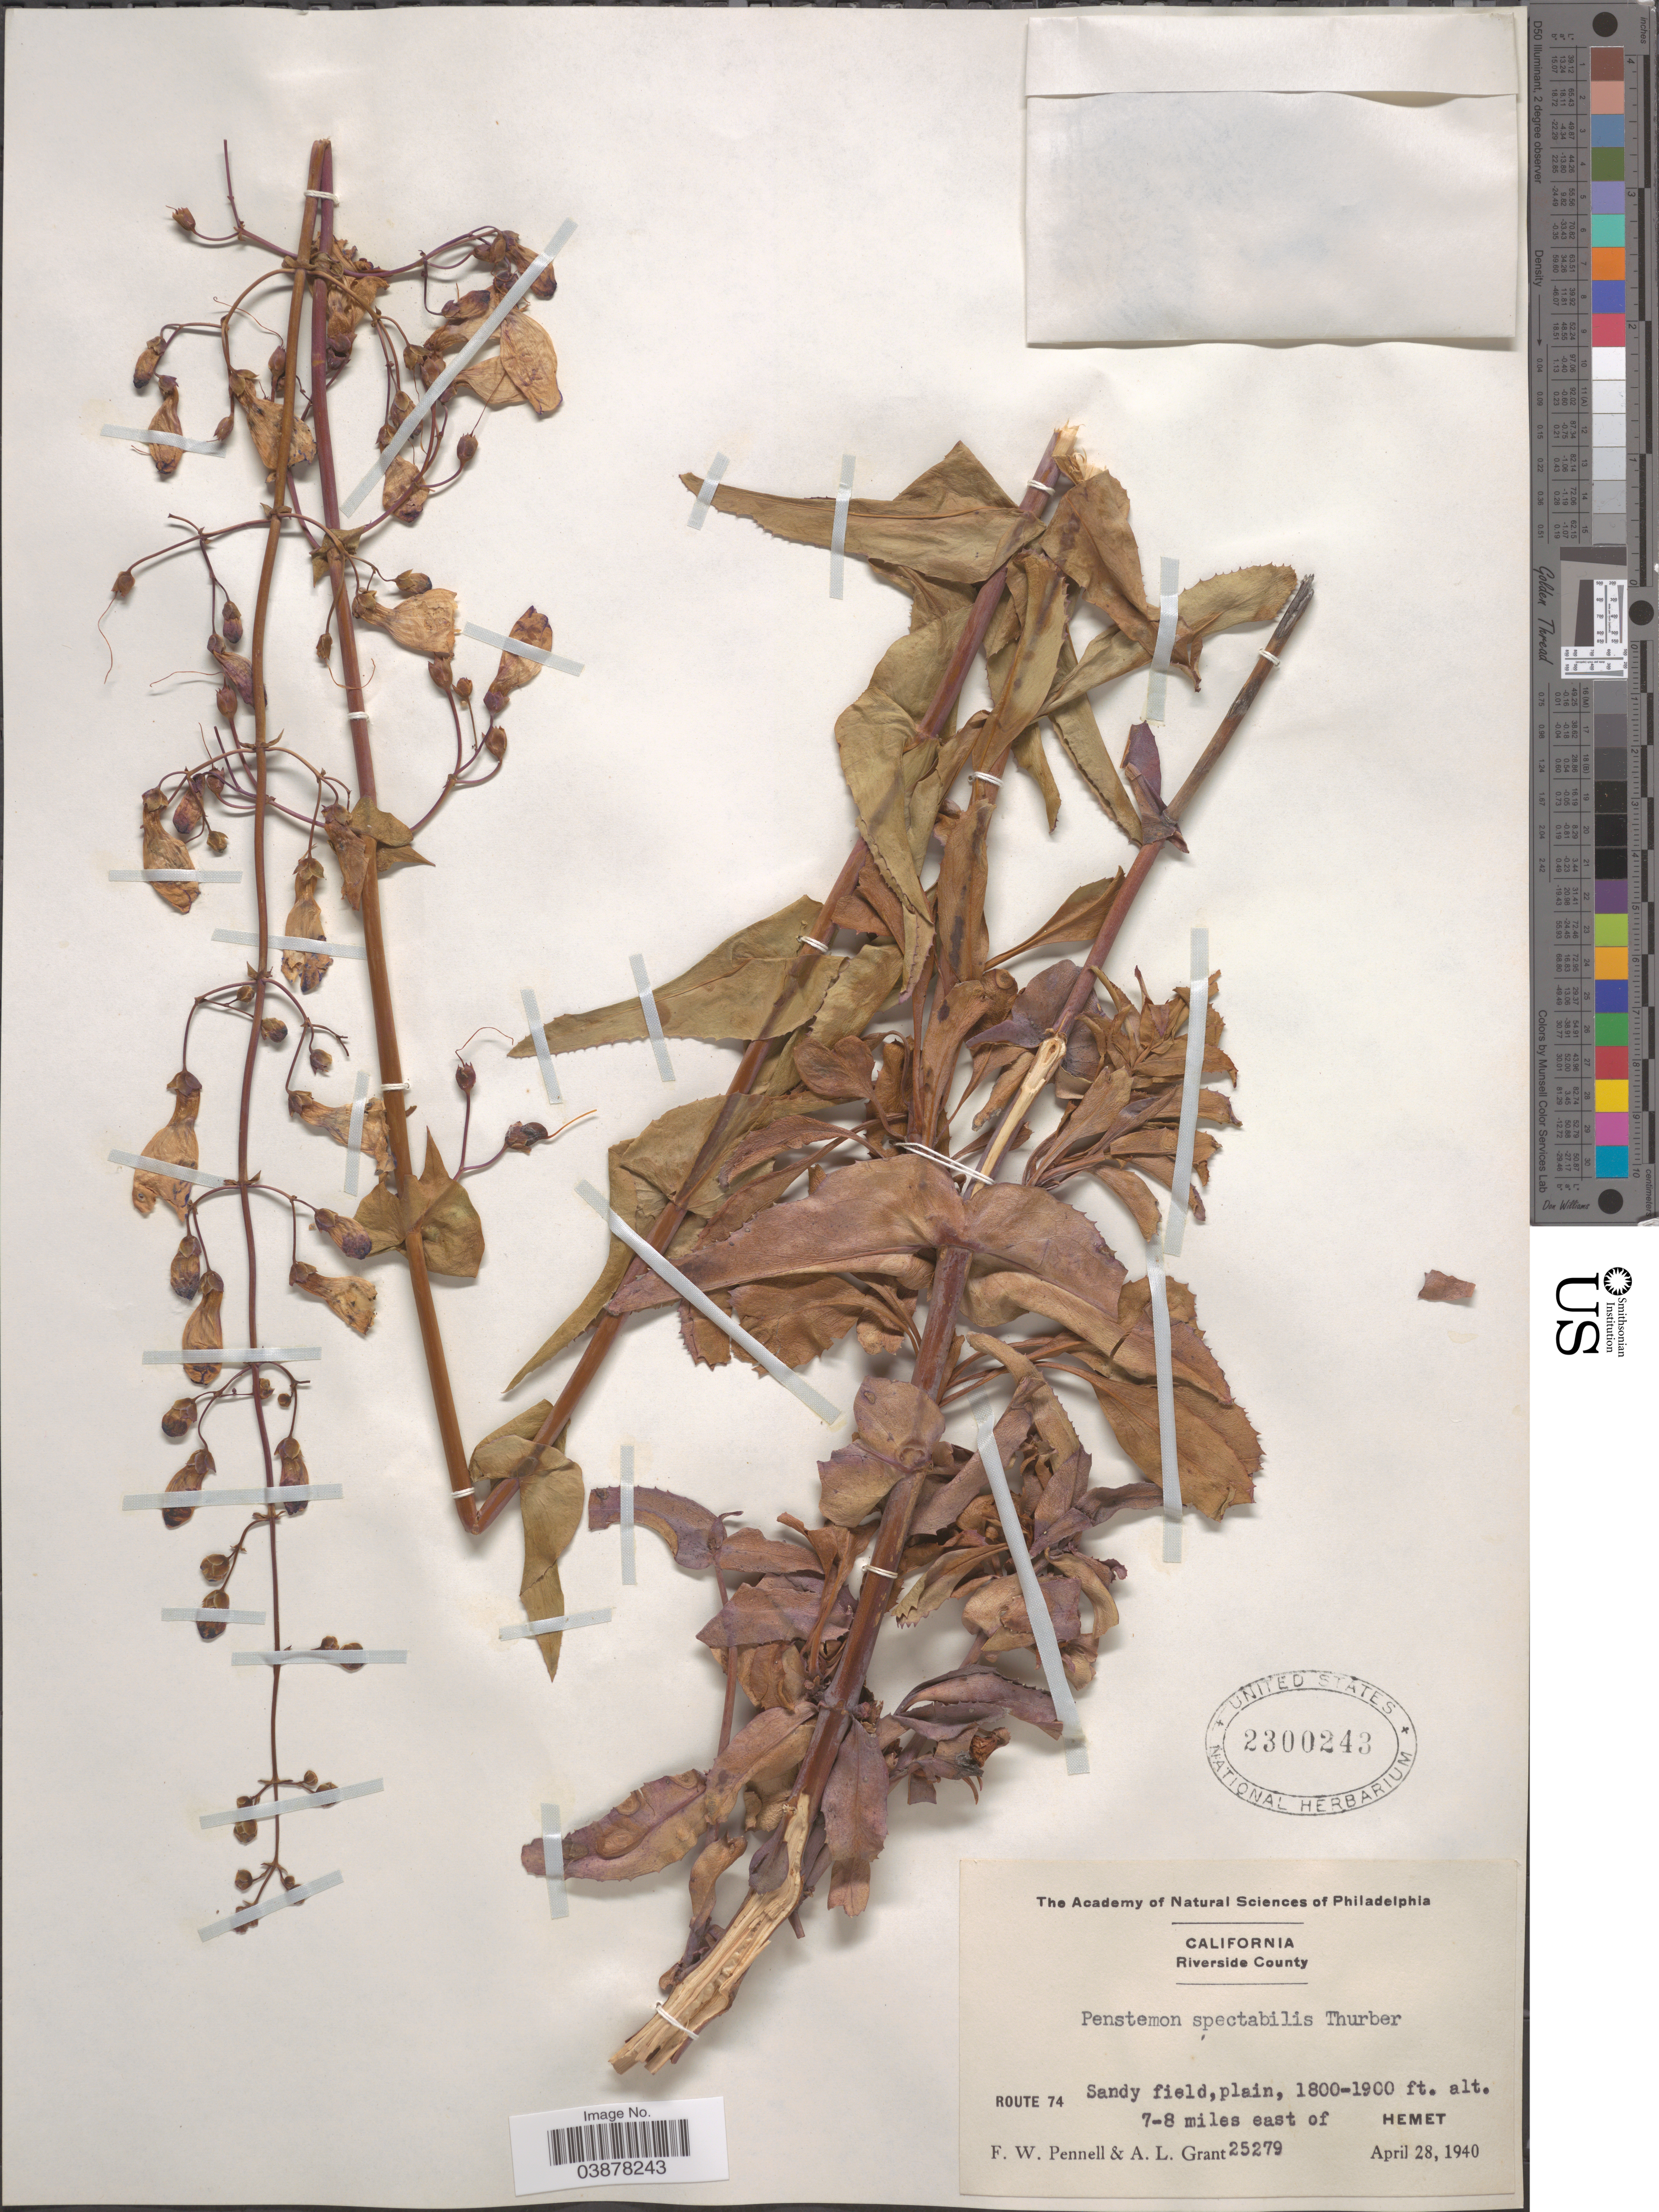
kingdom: Plantae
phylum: Tracheophyta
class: Magnoliopsida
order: Lamiales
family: Plantaginaceae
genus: Penstemon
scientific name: Penstemon spectabilis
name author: Thurb. ex Torr. & A. Gray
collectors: F. W. Pennell & A. L. Grant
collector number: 25279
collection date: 1940-04-28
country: United States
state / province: California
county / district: Riverside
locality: Riverside County. Route 74, 7-8 miles east of Hemet.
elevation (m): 549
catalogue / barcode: US 2300243